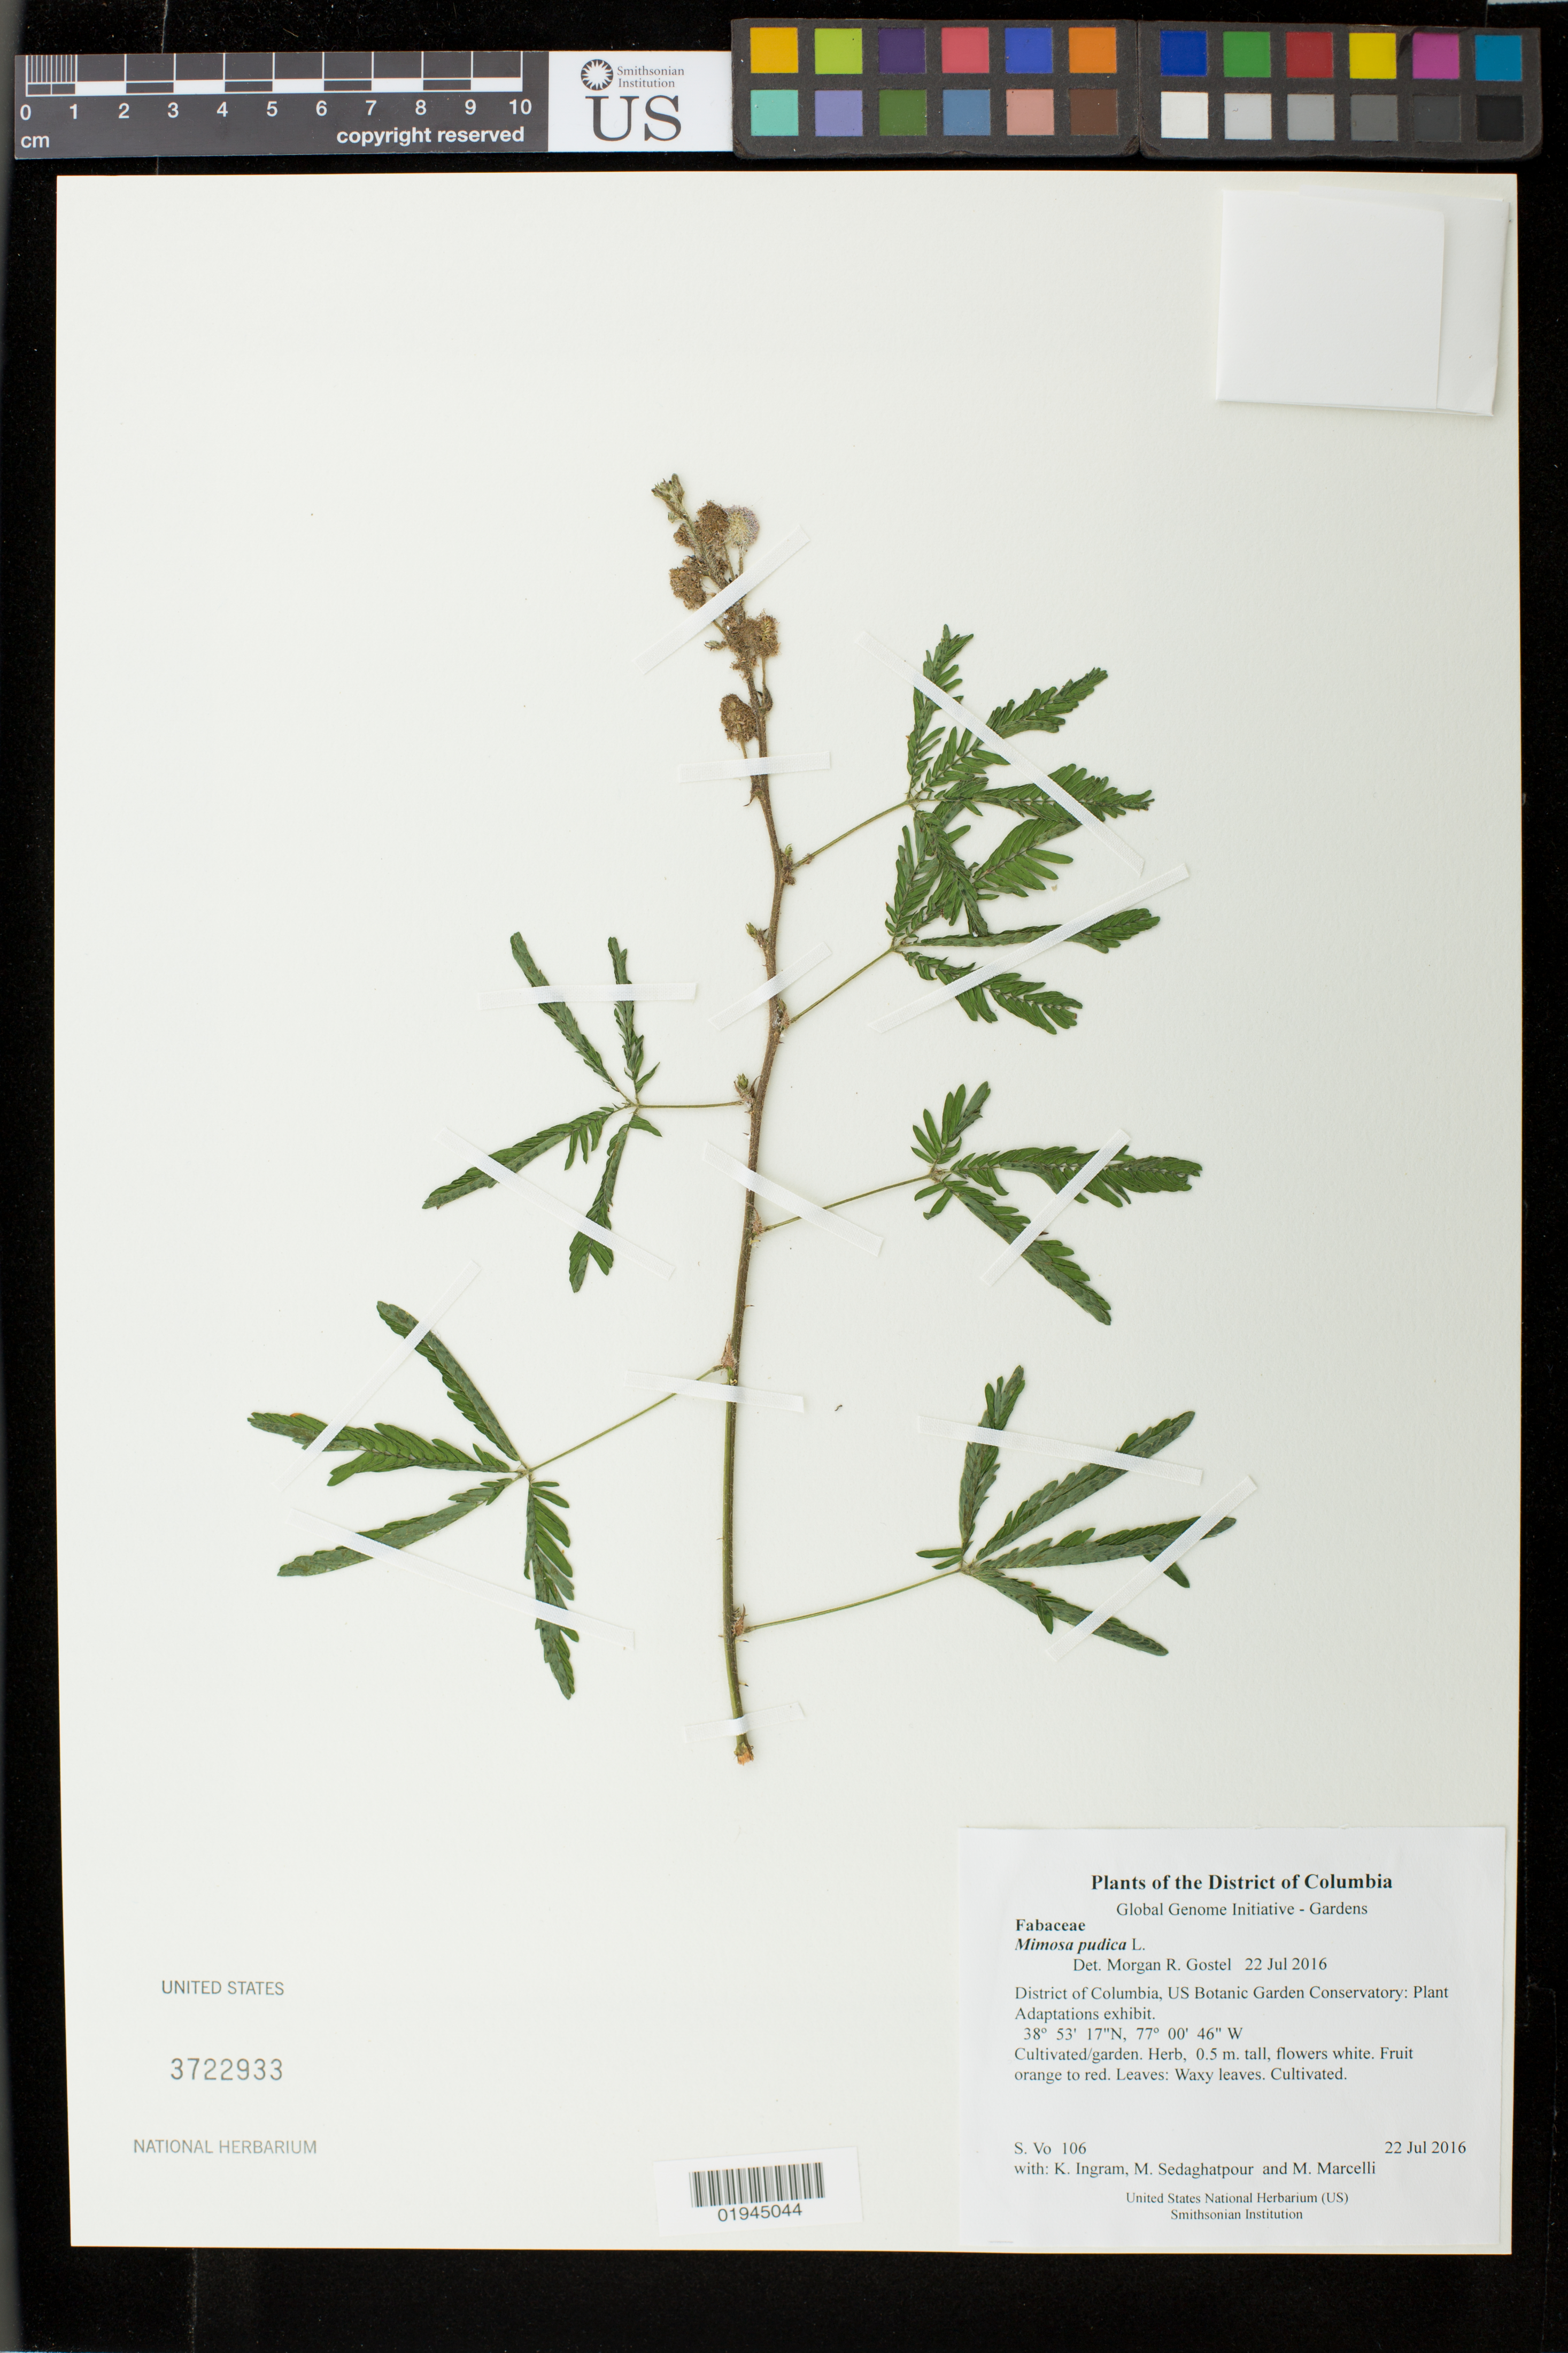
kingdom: Plantae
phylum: Tracheophyta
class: Magnoliopsida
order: Fabales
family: Fabaceae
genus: Mimosa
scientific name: Mimosa pudica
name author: L.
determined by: Gostel, Morgan R., (BRIT), Botanical Research Institute of Texas (UNITED STATES)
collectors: S. Vo, K. S. Ingram, M. Sedaghatpour & M. Marcelli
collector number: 106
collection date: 2016-07-22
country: United States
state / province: District of Columbia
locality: US Botanic Garden Conservatory: Plant Adaptations exhibit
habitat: Cultivated/garden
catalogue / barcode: US 3722933